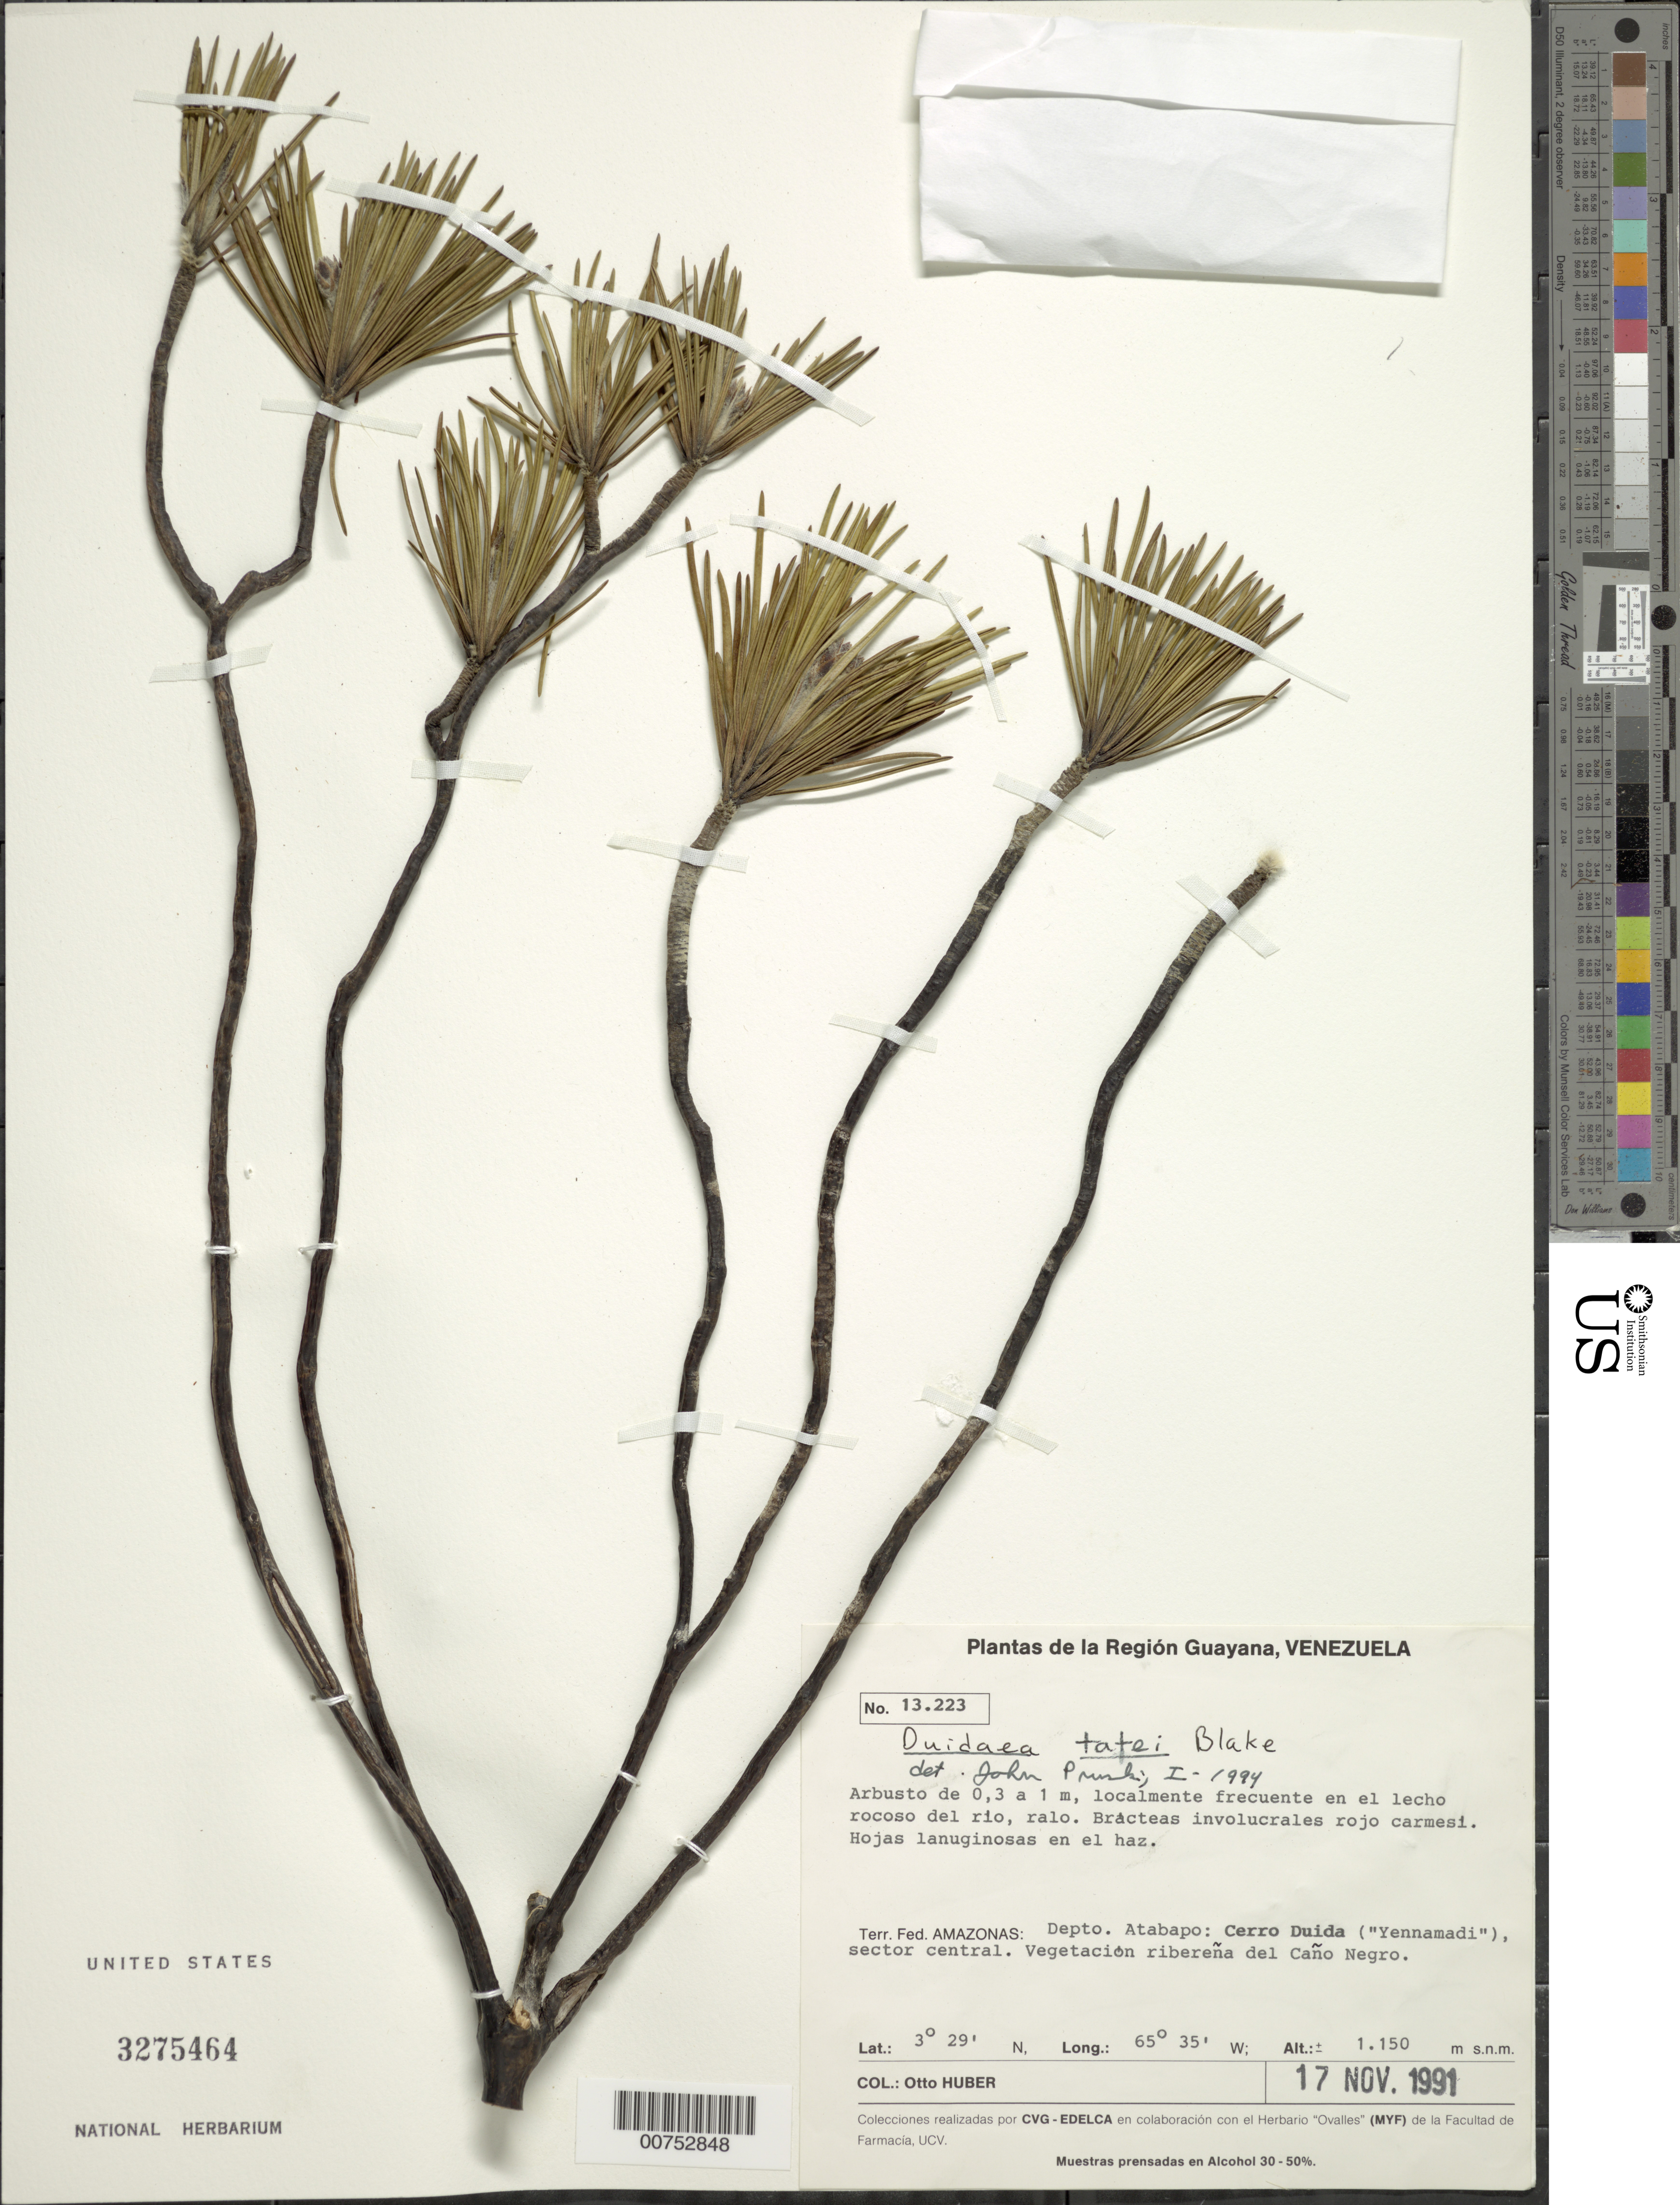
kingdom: Plantae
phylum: Tracheophyta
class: Magnoliopsida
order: Asterales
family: Asteraceae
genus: Duidaea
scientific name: Duidaea tatei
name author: S.F. Blake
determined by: Pruski, J. F.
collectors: O. Huber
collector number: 13223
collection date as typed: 17-Nov-91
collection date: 1991-11-17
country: Venezuela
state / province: Amazonas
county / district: Atabapo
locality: Cerro Duida ("Yennamadi"), sector central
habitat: Vegetación ribereña del Caño Negro.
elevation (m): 1150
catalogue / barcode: US 3275464